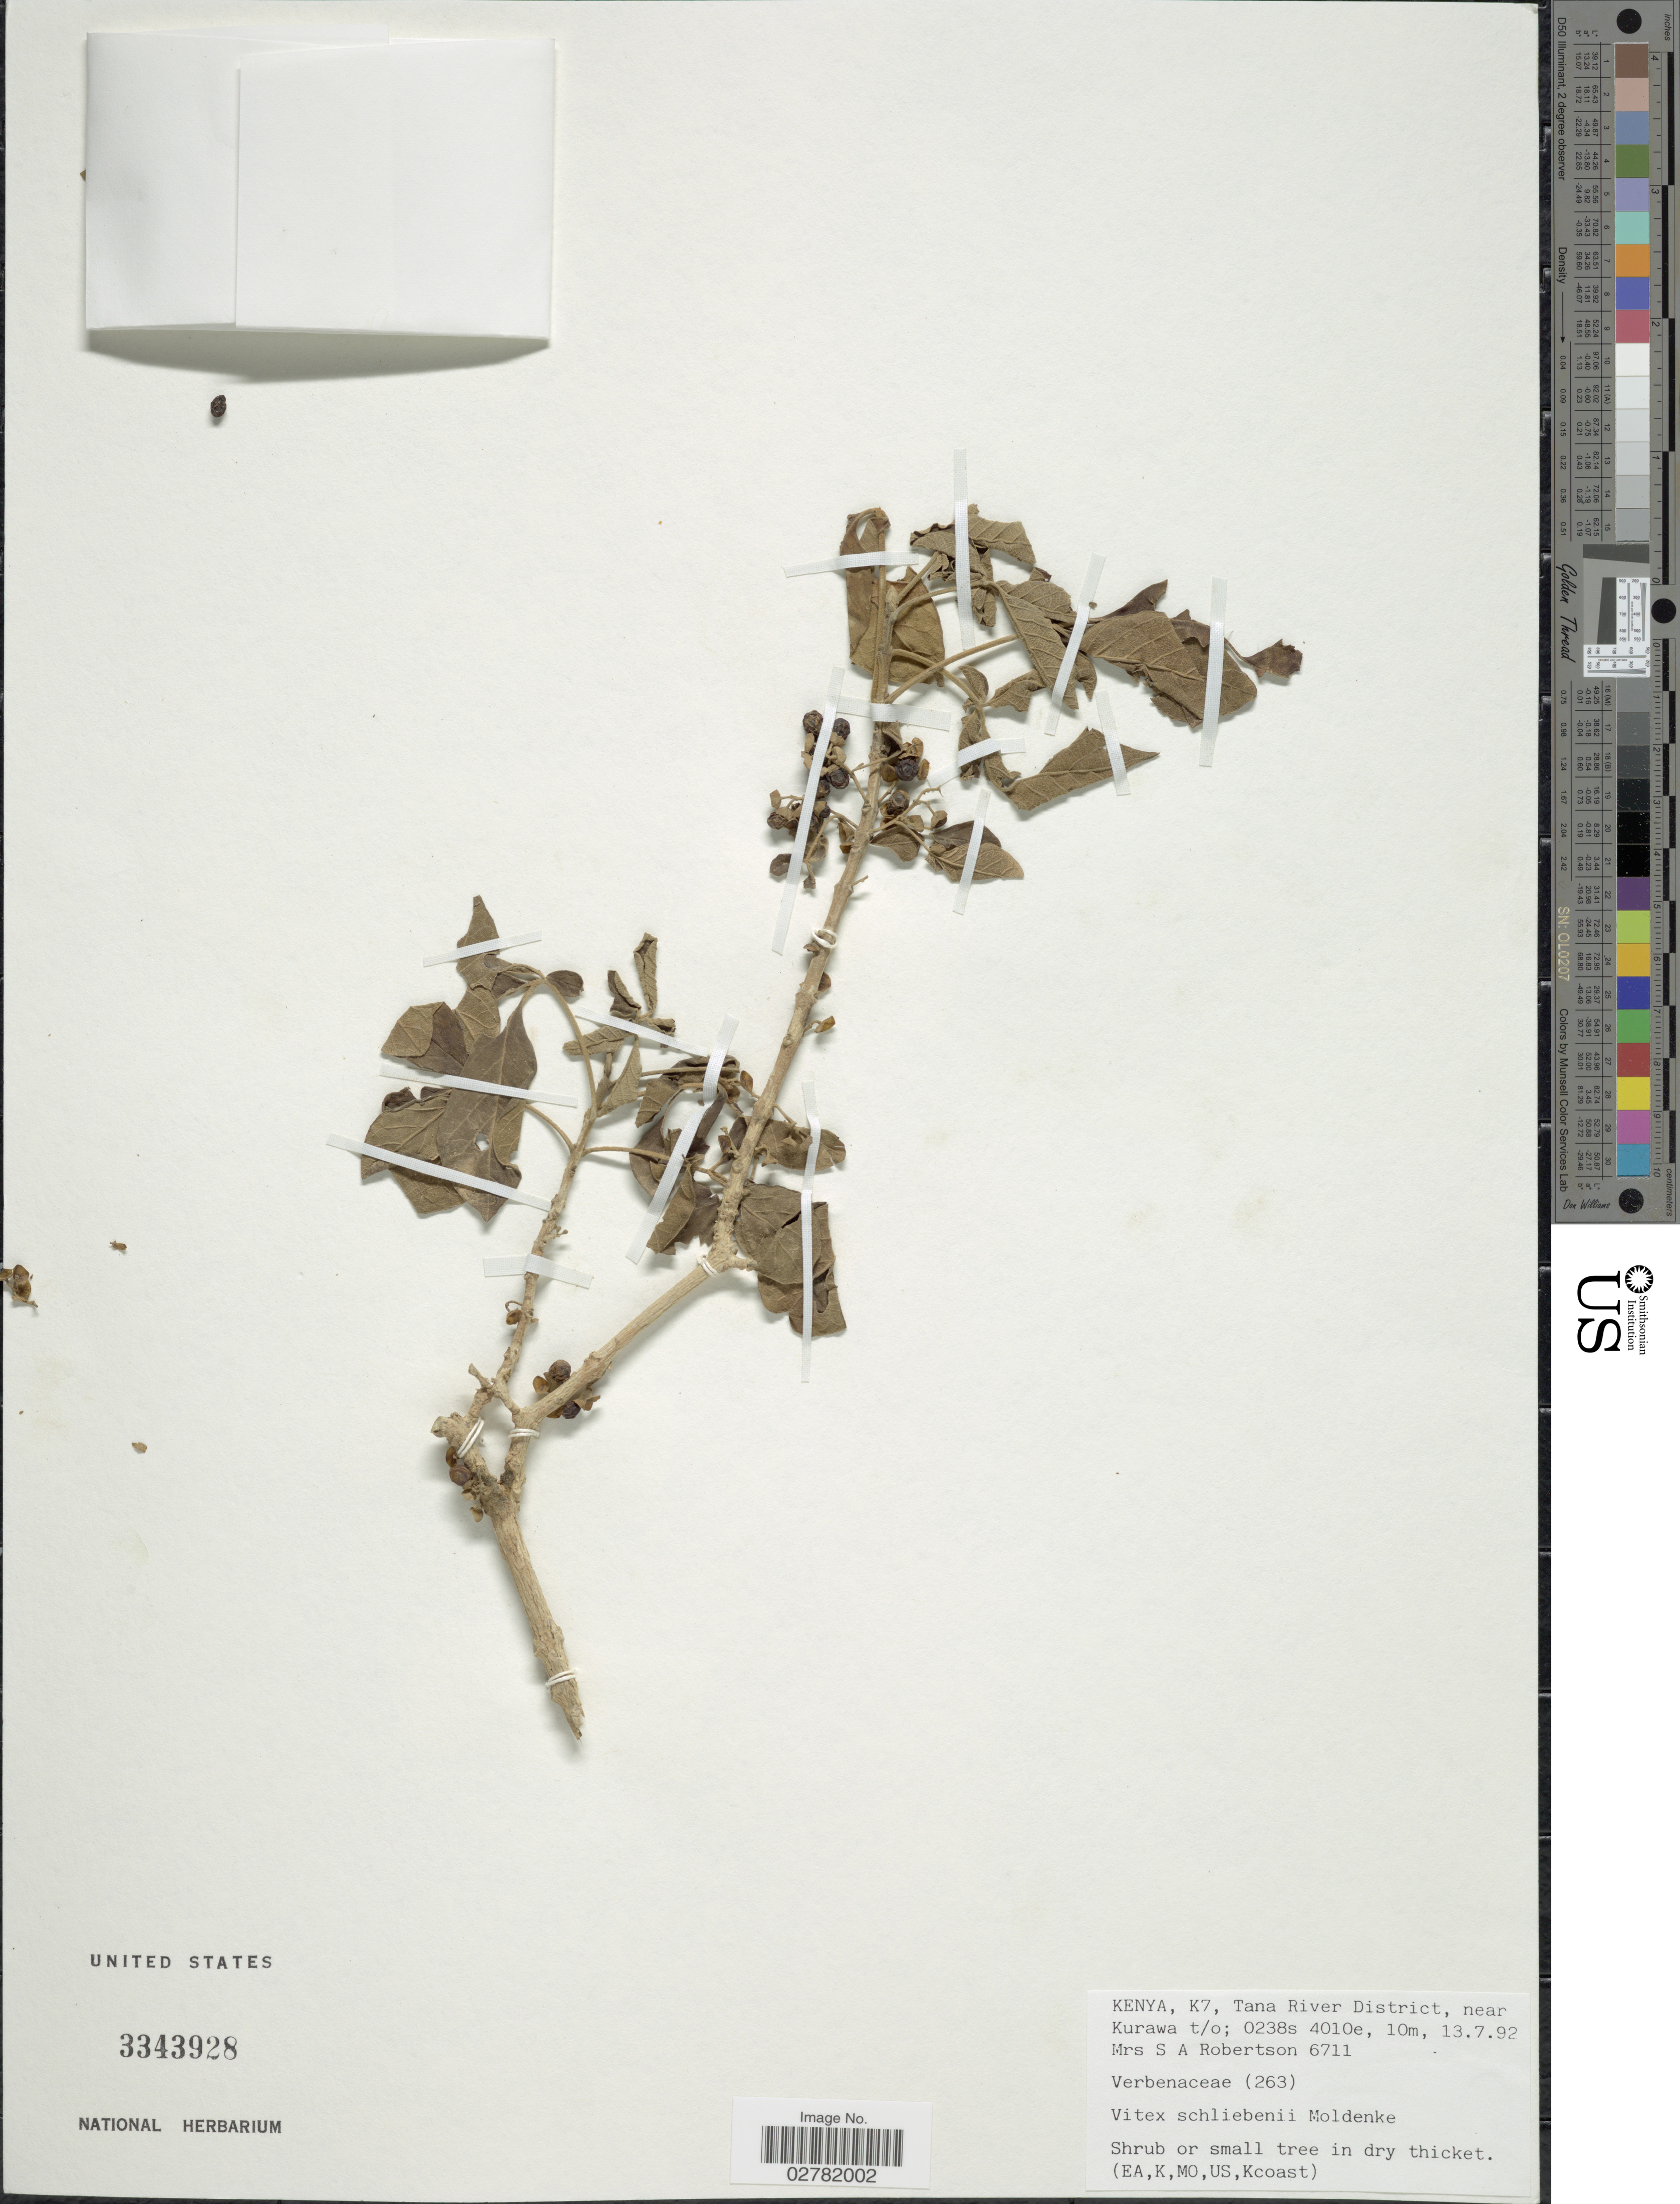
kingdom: Plantae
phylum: Tracheophyta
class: Magnoliopsida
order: Lamiales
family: Lamiaceae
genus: Vitex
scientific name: Vitex schliebeni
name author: Moldenke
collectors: S. Robertson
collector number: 6711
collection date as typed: Transcribed d/m/y: 13/7/92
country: Kenya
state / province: Tana River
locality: K7, Tana River District, near Kurawa t/o.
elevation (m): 10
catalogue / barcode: US 3343928